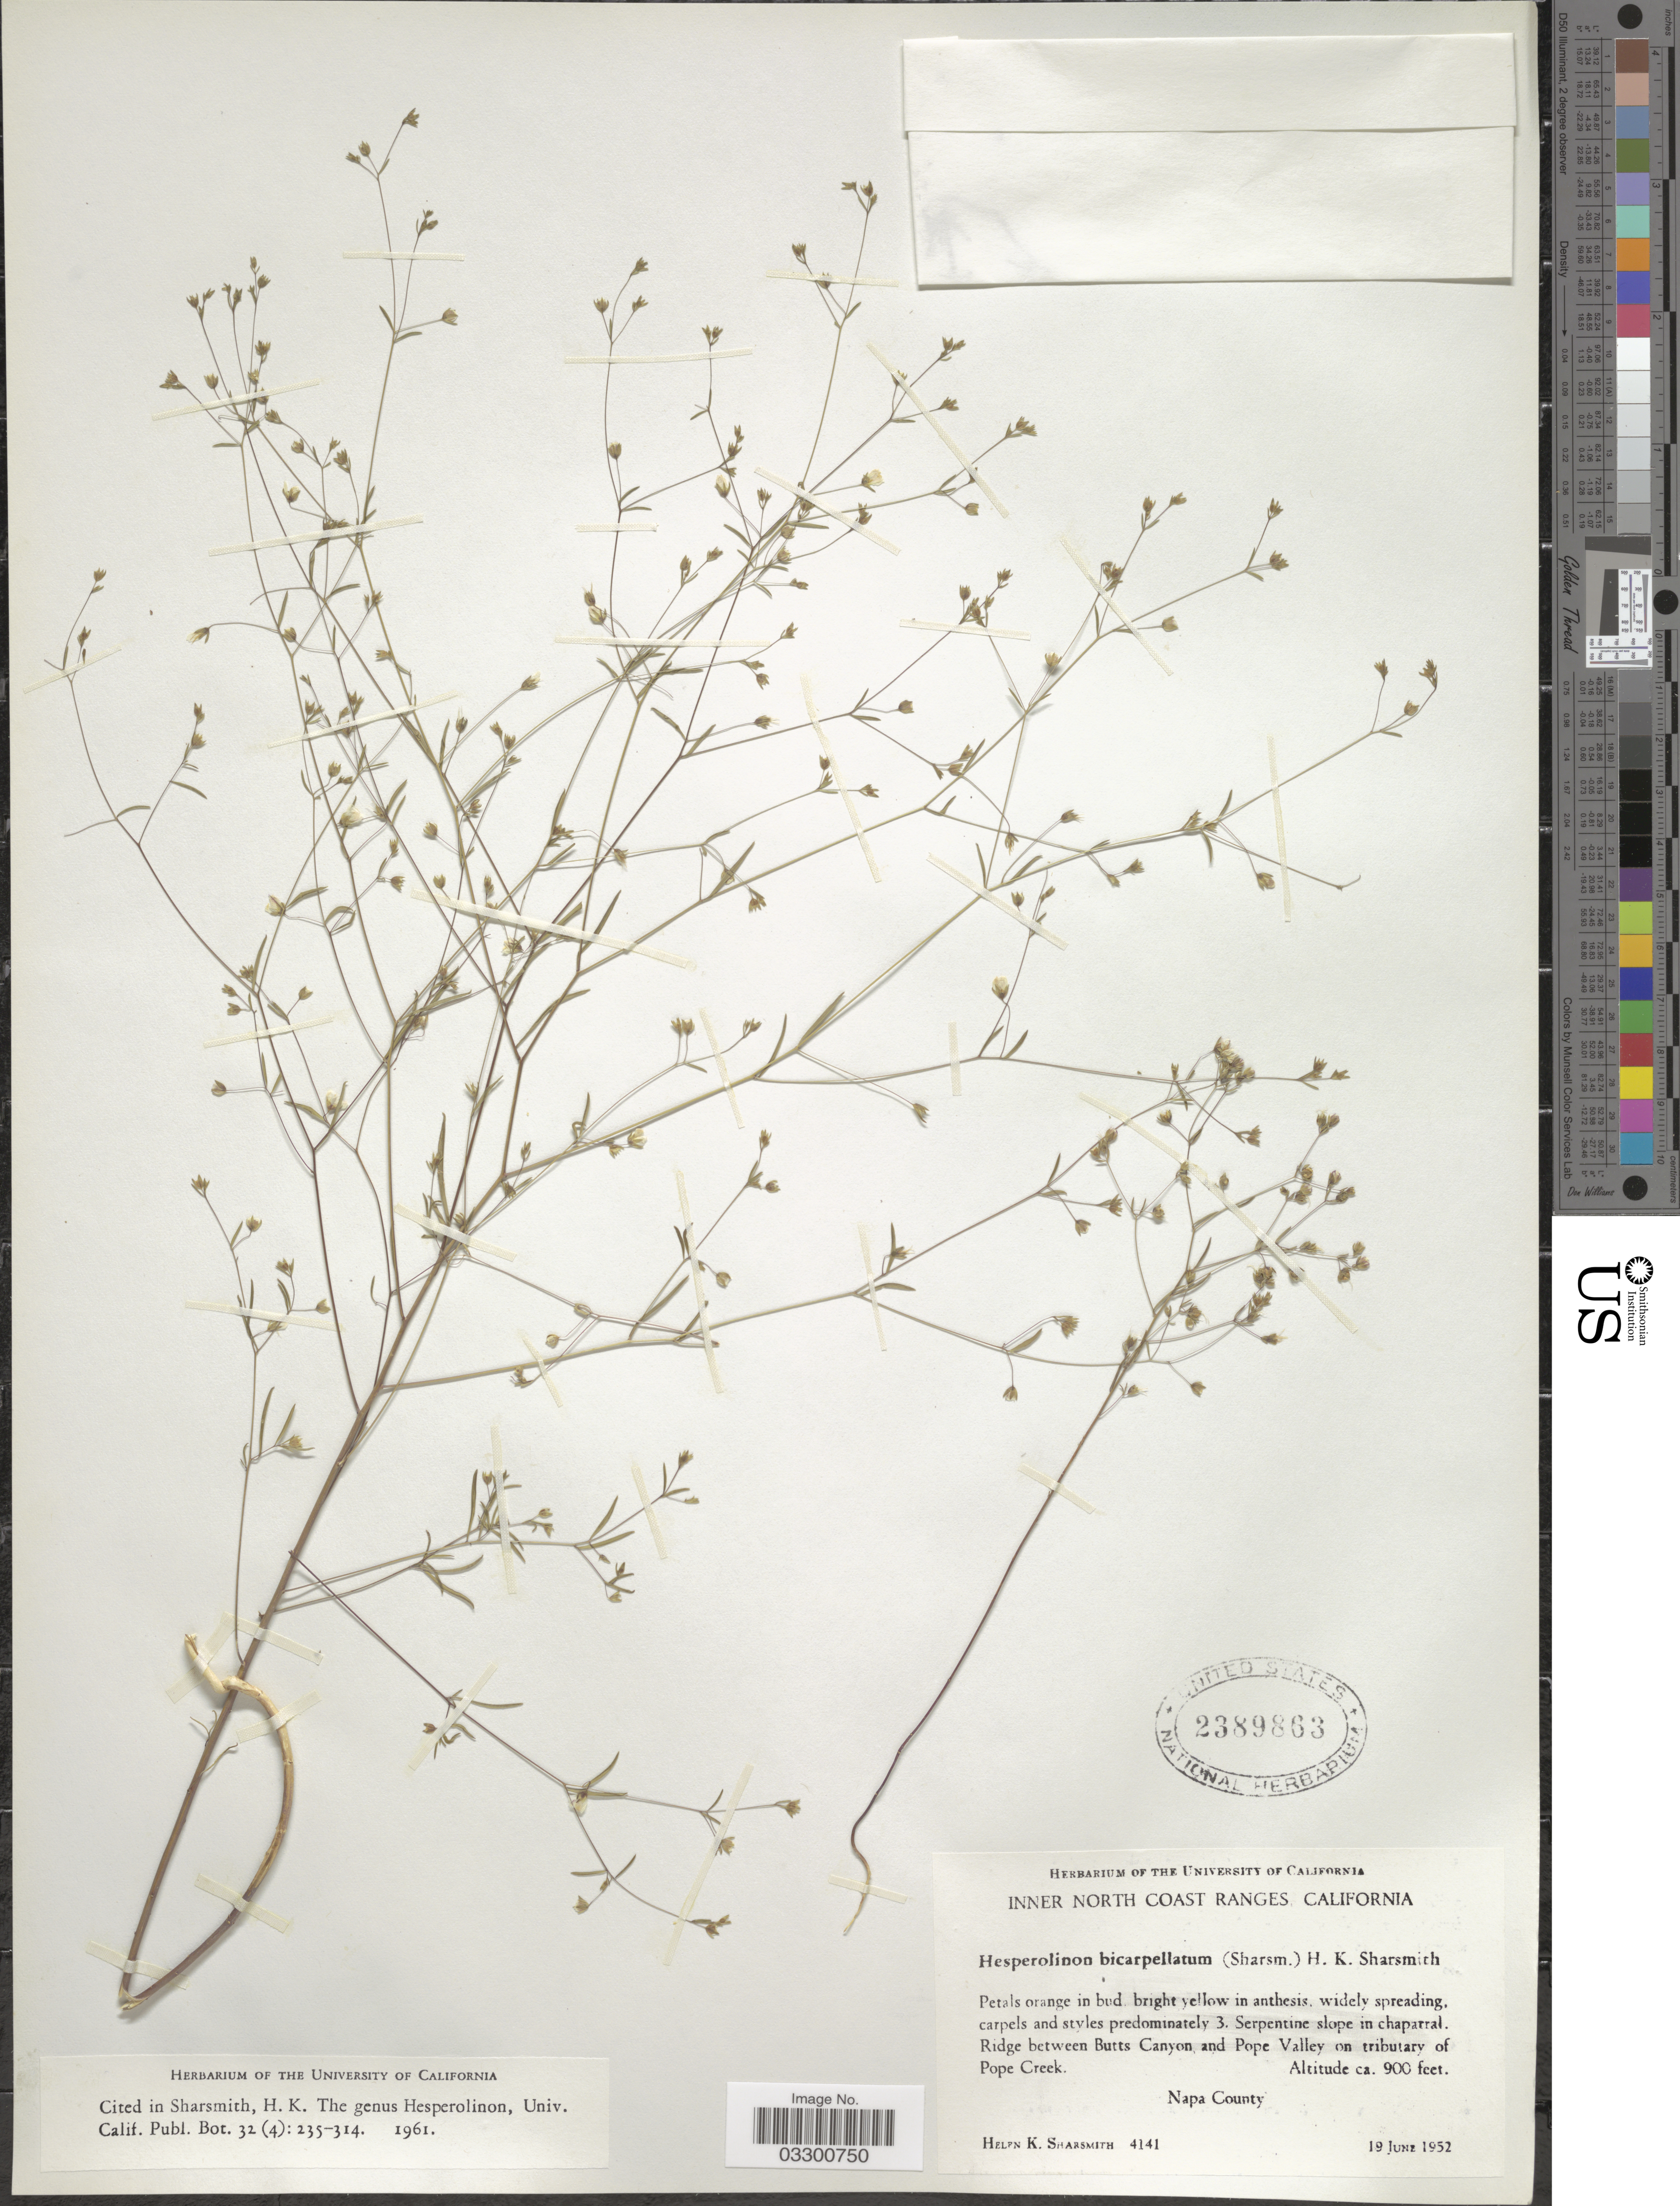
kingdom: Plantae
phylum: Tracheophyta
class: Magnoliopsida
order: Malpighiales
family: Linaceae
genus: Linum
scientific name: Linum bicarpellatum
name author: H. Sharsm.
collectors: H. Sharsmith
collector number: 4141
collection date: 1952-06-19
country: United States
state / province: California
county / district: Napa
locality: Inner North Coast Ranges, Ridge between Butts Canyon and Pope Valley on tributary of Pope Creek, Napa County.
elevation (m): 274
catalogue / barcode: US 2389863